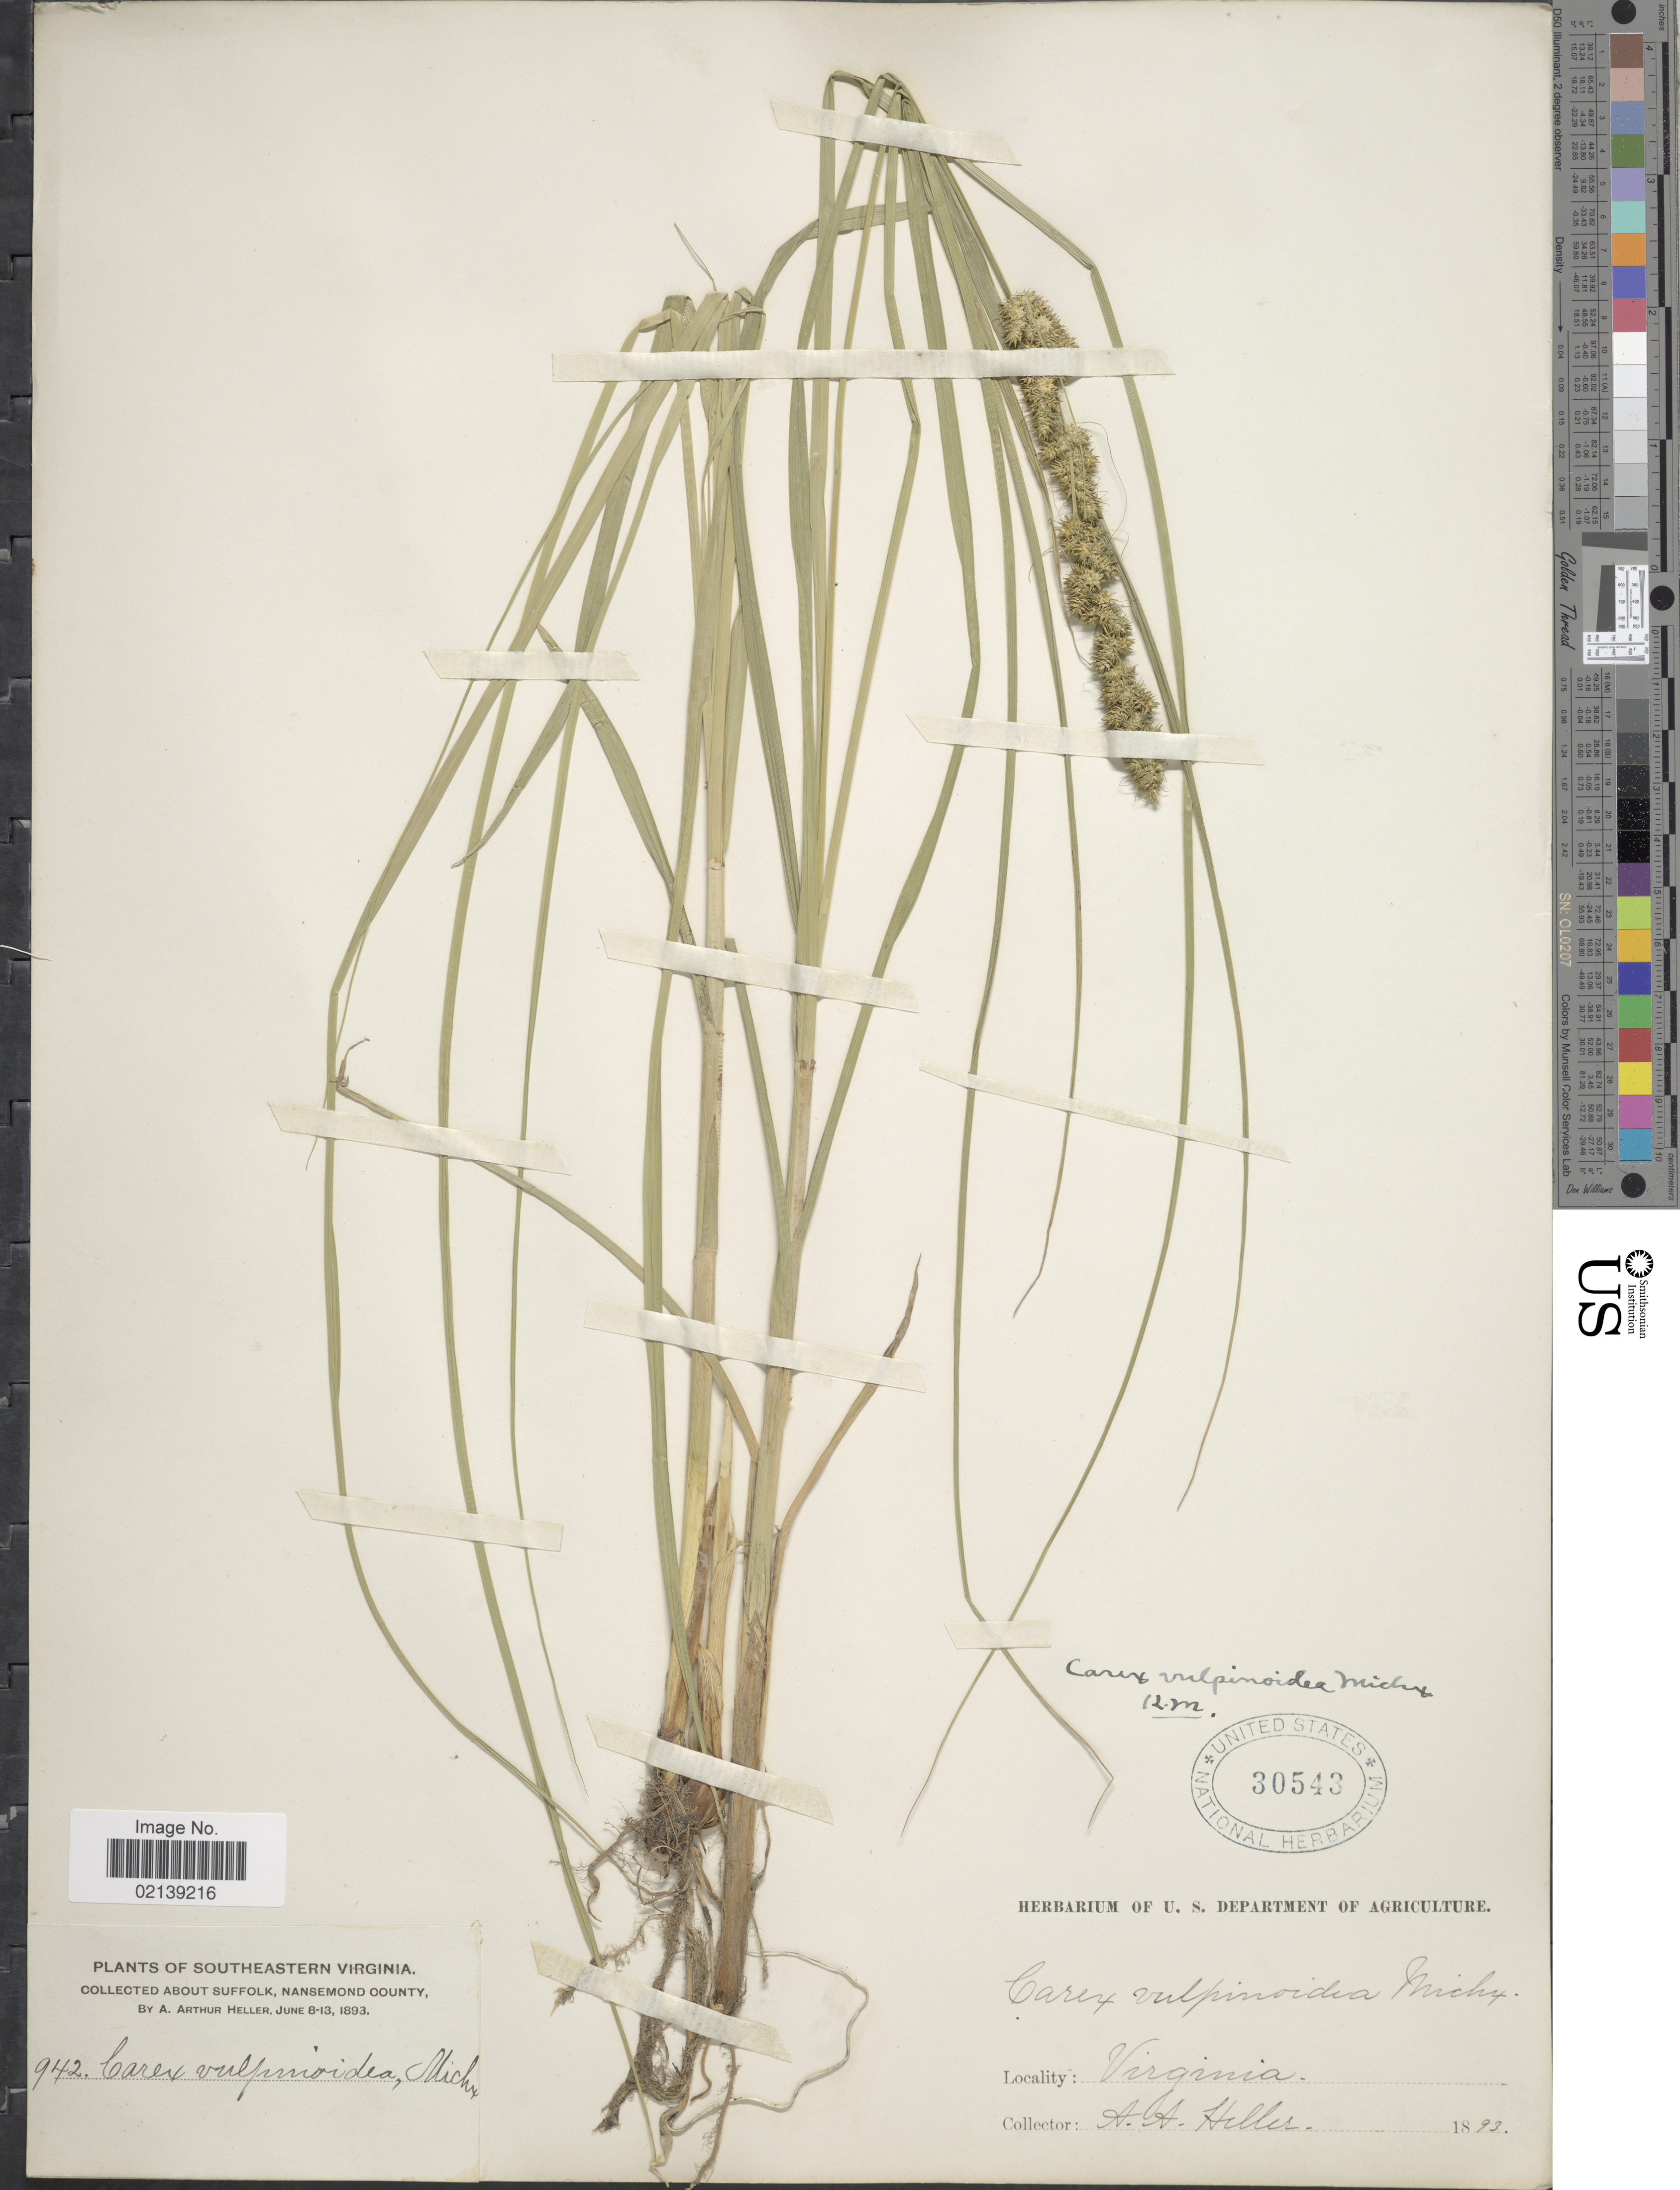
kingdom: Plantae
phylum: Tracheophyta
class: Liliopsida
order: Poales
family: Cyperaceae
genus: Carex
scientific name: Carex vulpinoidea Michx.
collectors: A. A. Heller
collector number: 942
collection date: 1893-06-08/1893-06-13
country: United States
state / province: Virginia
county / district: City of Suffolk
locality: Southeastern Virginia, about Suffolk, Nansemond County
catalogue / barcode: US 30543